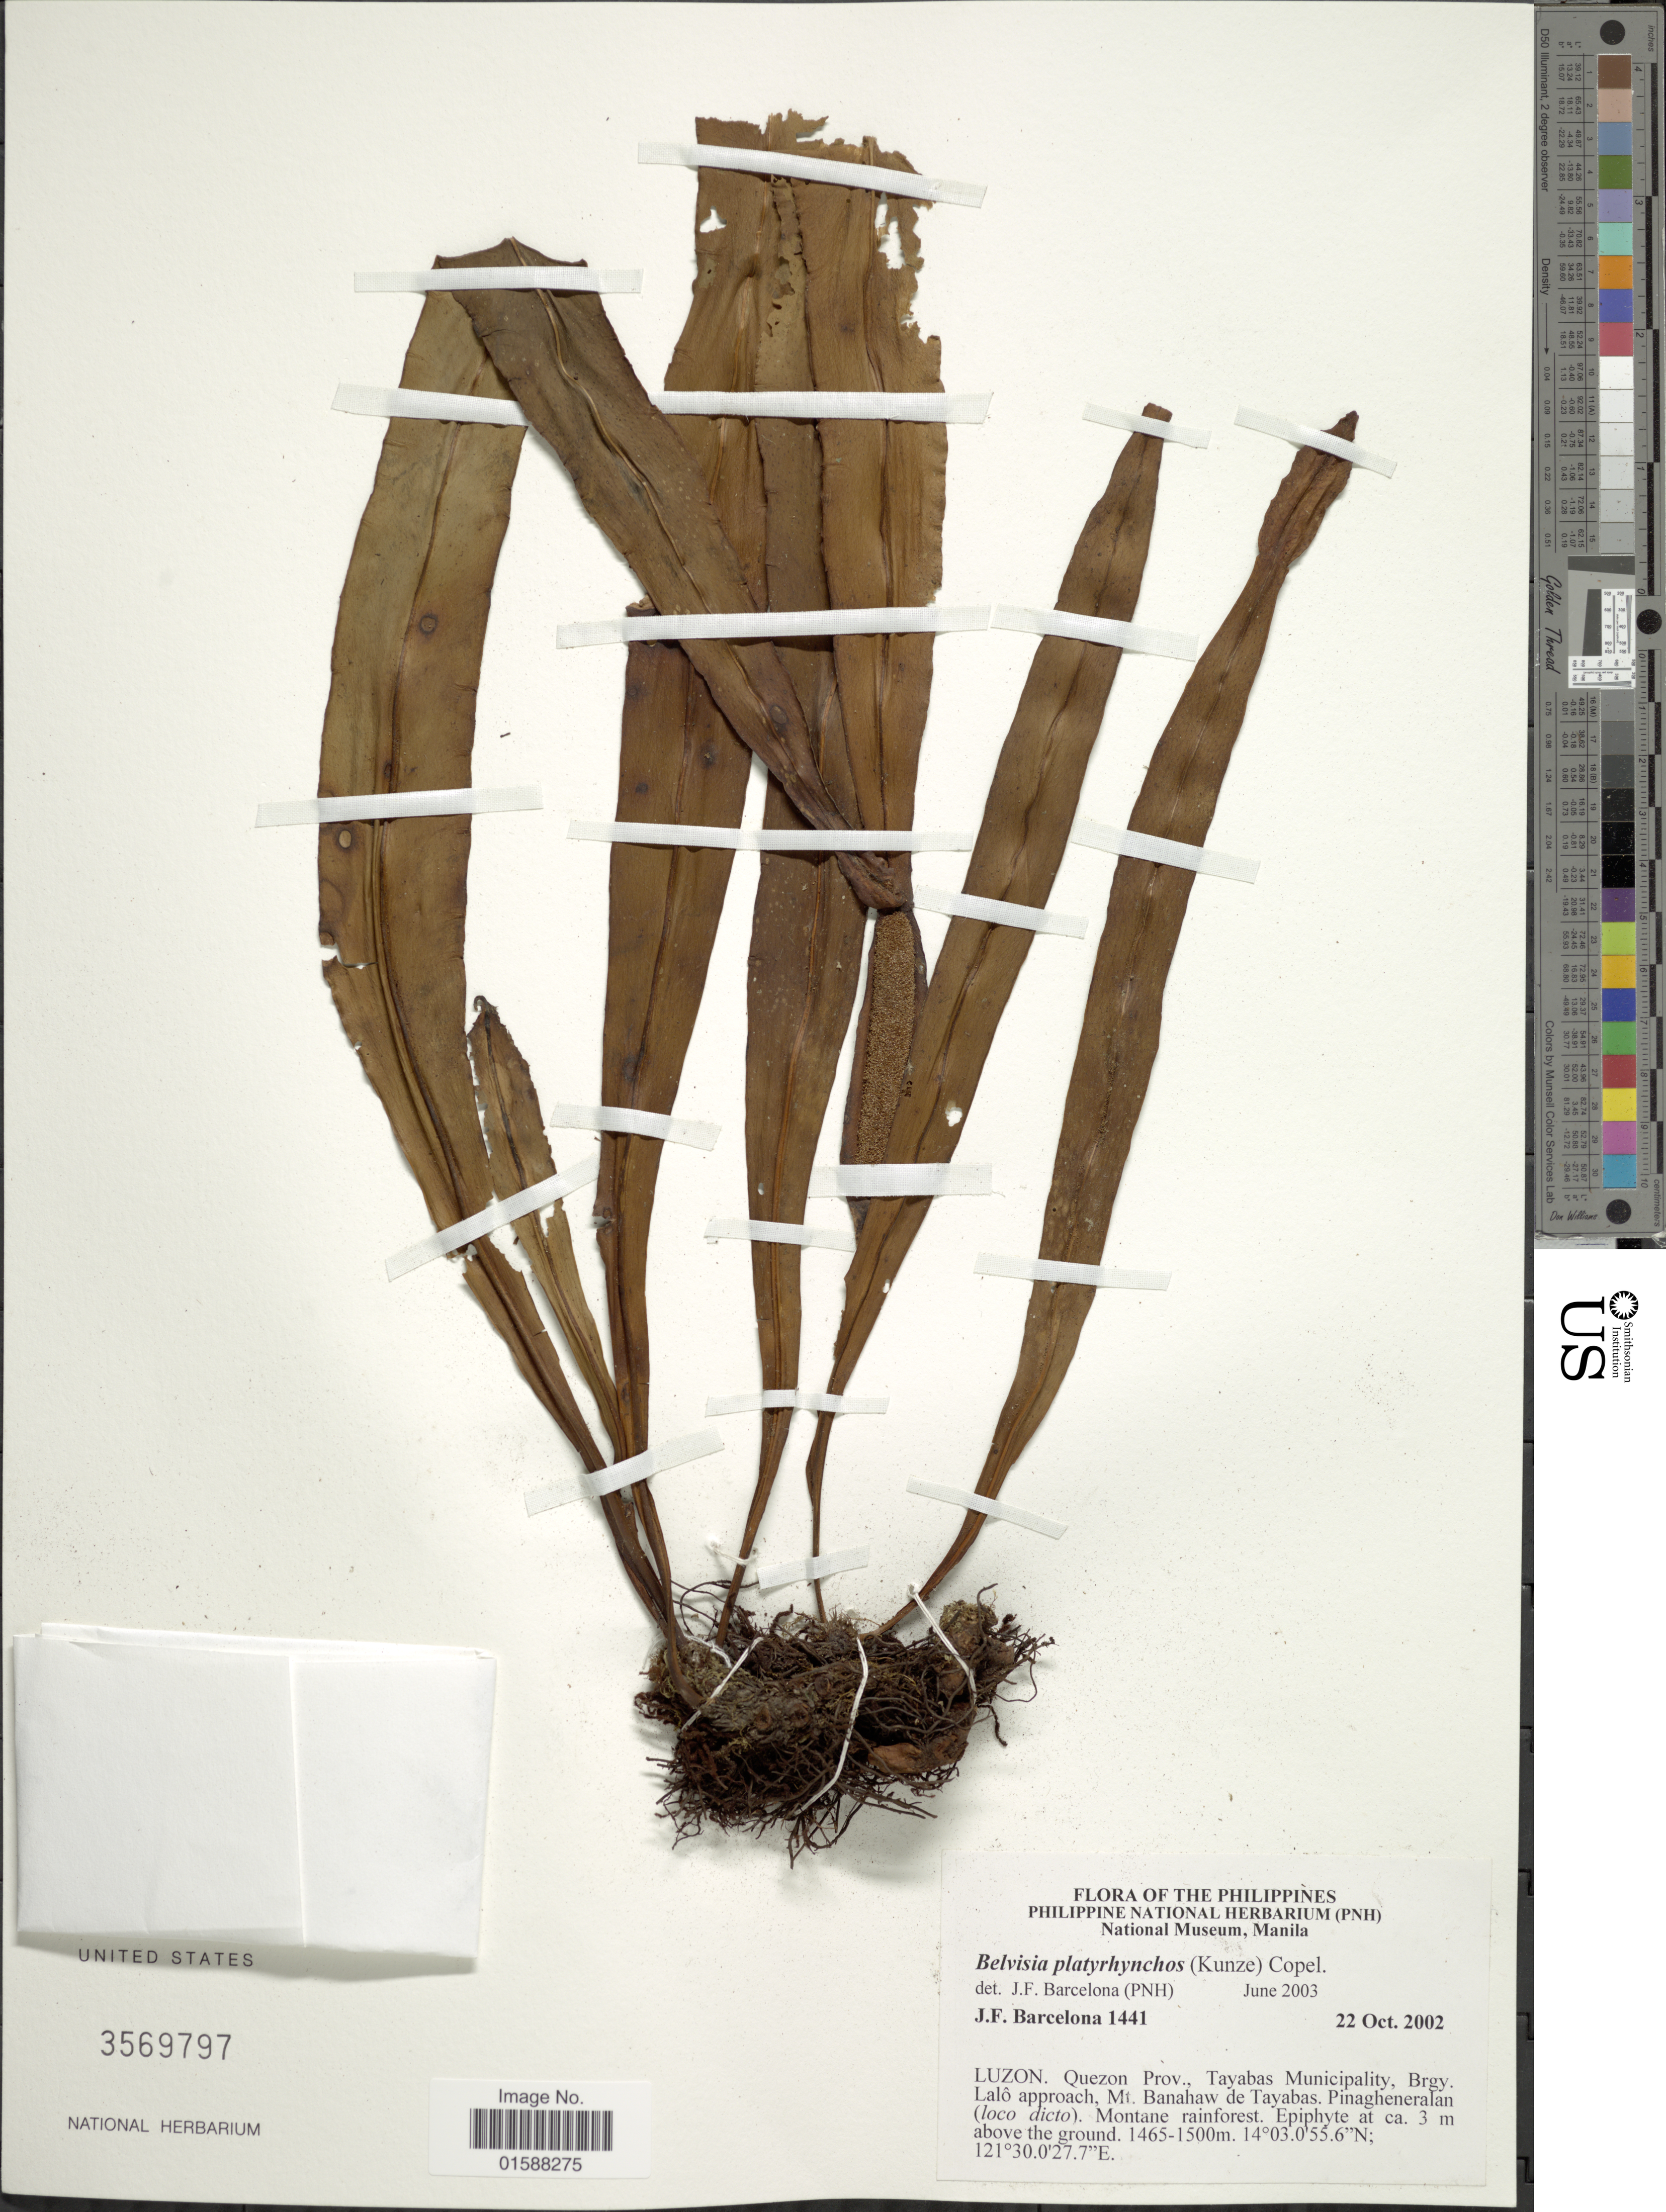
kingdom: Plantae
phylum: Tracheophyta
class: Polypodiopsida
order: Polypodiales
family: Polypodiaceae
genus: Lepisorus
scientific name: Lepisorus platyrhynchos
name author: (J. Sm. ex Kunze) Li S. Wang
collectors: J. F. Barcelona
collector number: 1441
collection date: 2002-10-22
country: Philippines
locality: Luzon. Quezon Prov., Tayabas Municipality, Brgy. Lalô approach, Mt. Banahaw de Tayabas. Pineghereralan (loco dicto). Montane rainforest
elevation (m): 1465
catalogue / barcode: US 3569797